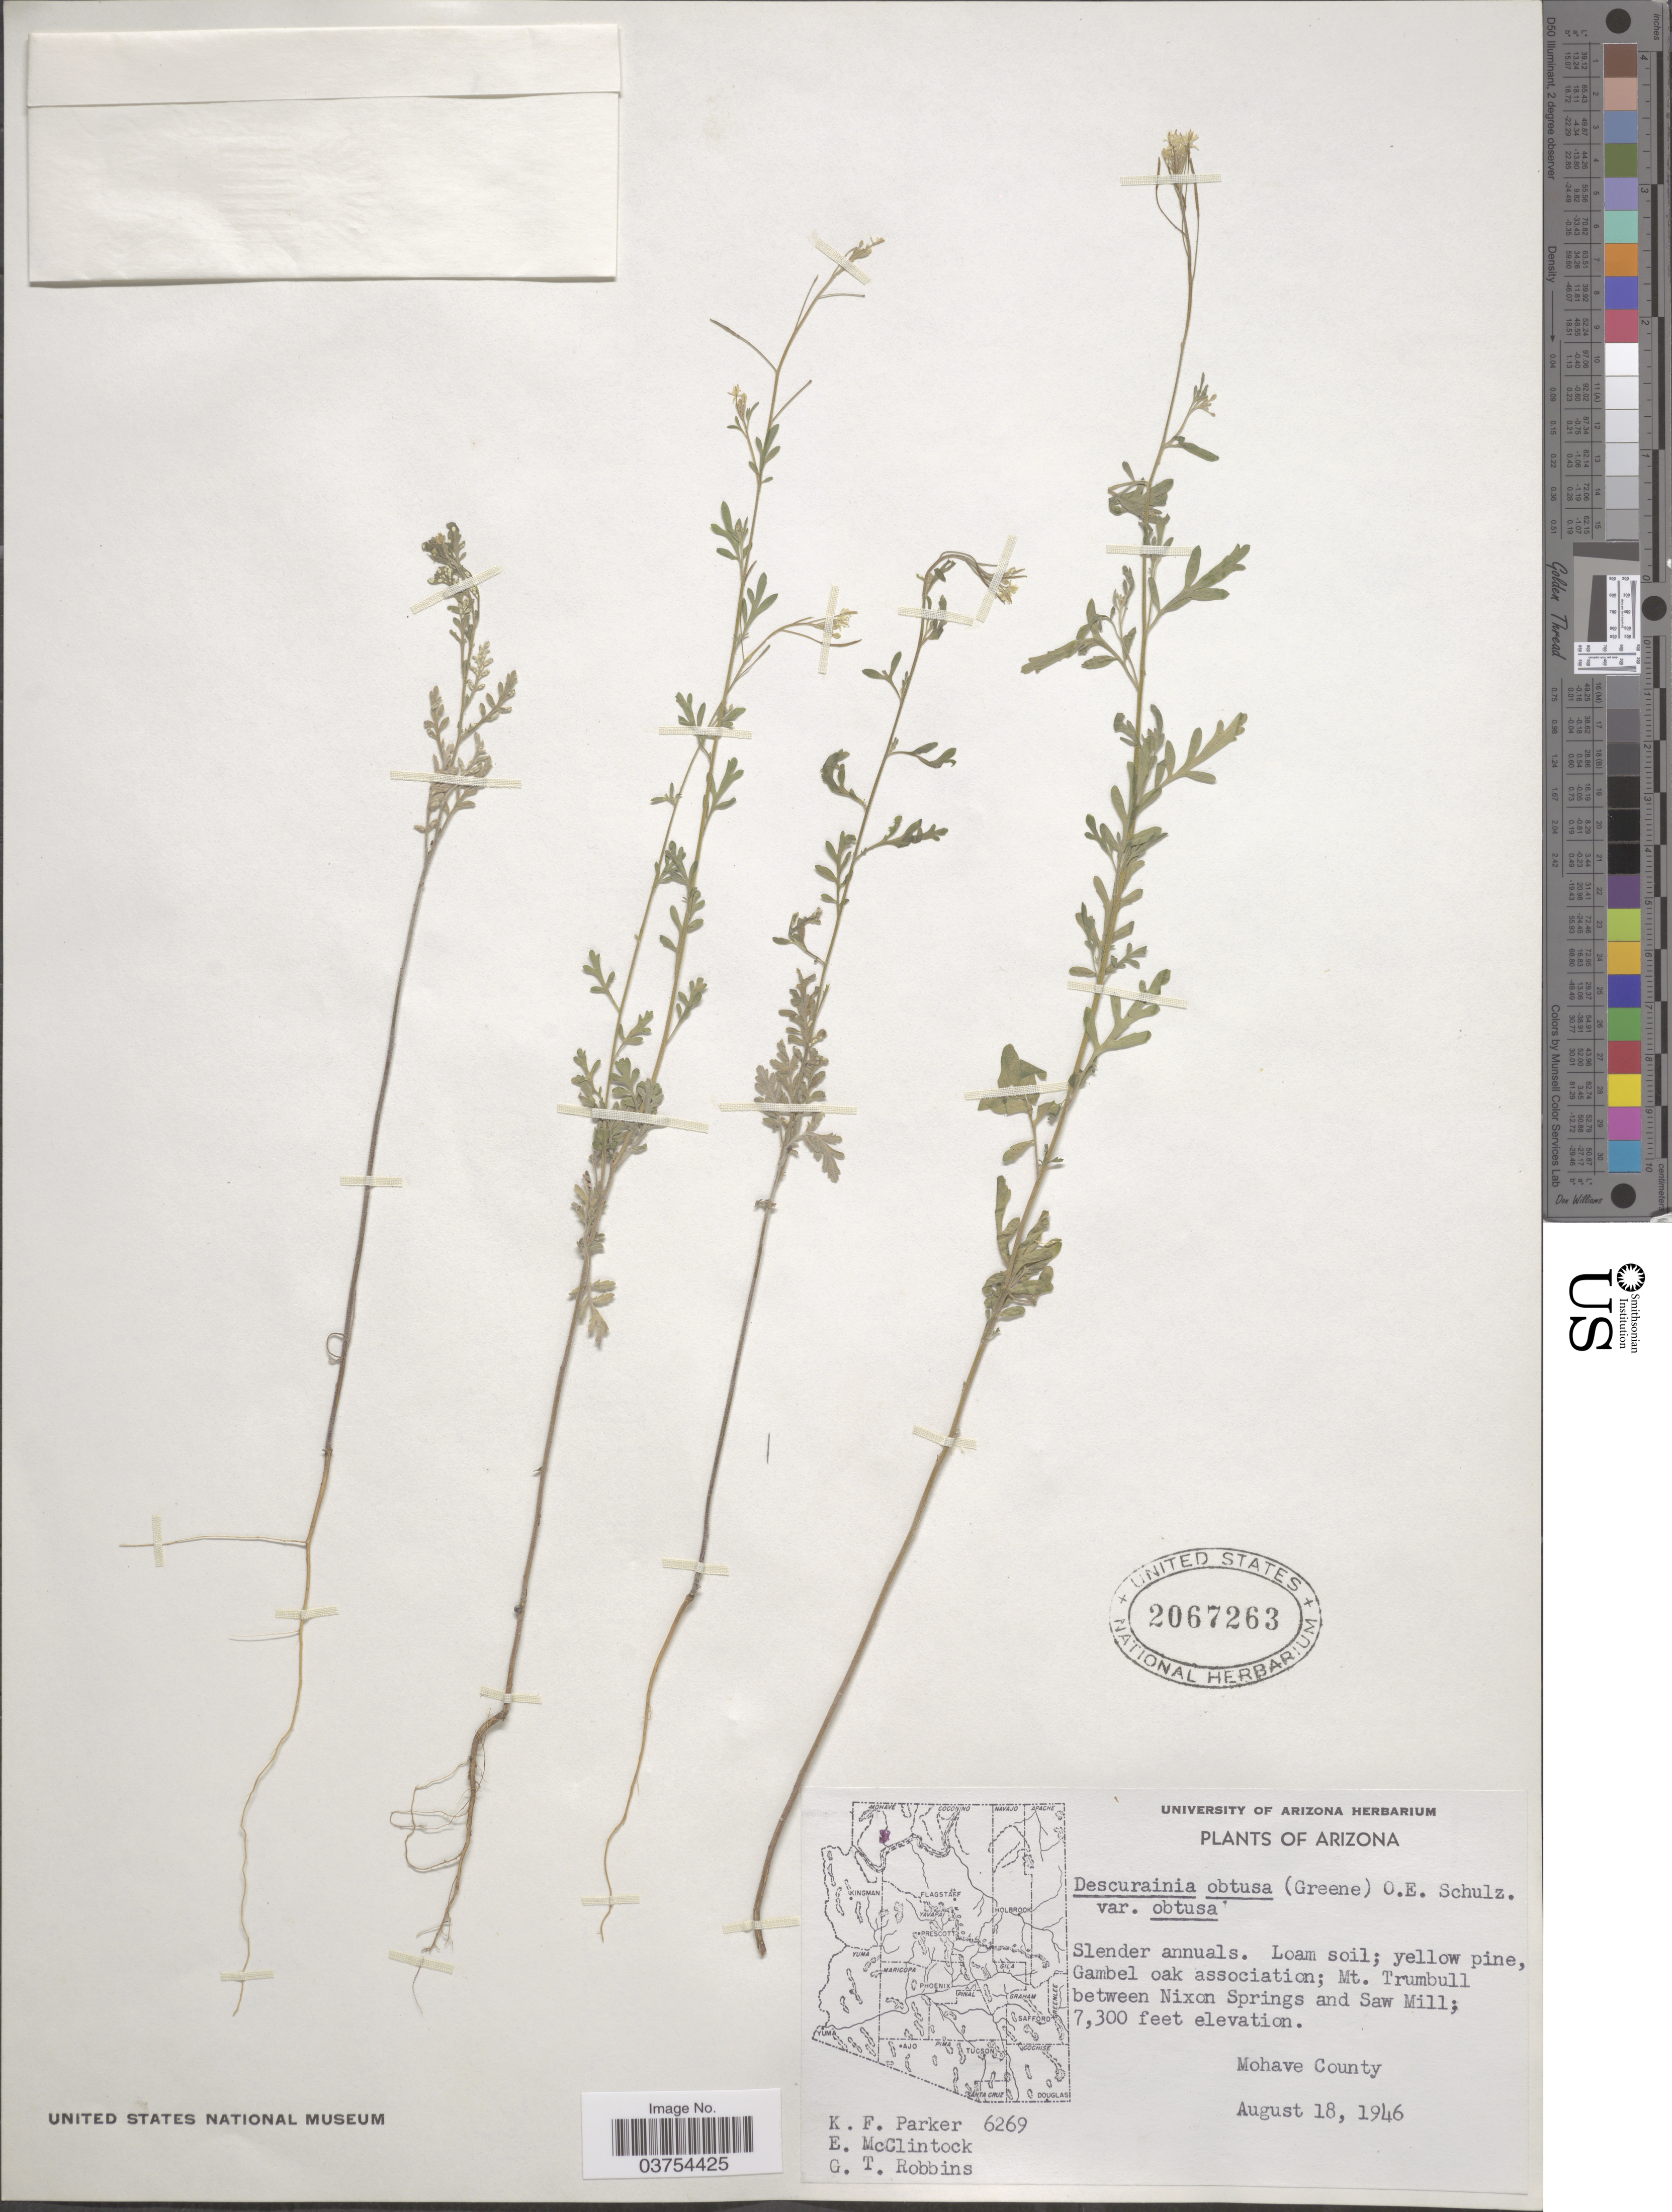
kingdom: Plantae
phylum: Tracheophyta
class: Magnoliopsida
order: Brassicales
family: Brassicaceae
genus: Descurainia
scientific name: Descurainia obtusa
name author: (Greene & C.A. Mey.) O.E. Schulz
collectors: K. F. Parker, E. McClintock & G. T. Robbins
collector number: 6269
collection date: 1946-08-18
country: United States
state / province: Arizona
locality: Gambel oak association; Mt. Trumbull between Nixon Springs and Saw Mill. Mohave County.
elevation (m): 2225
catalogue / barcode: US 2067263